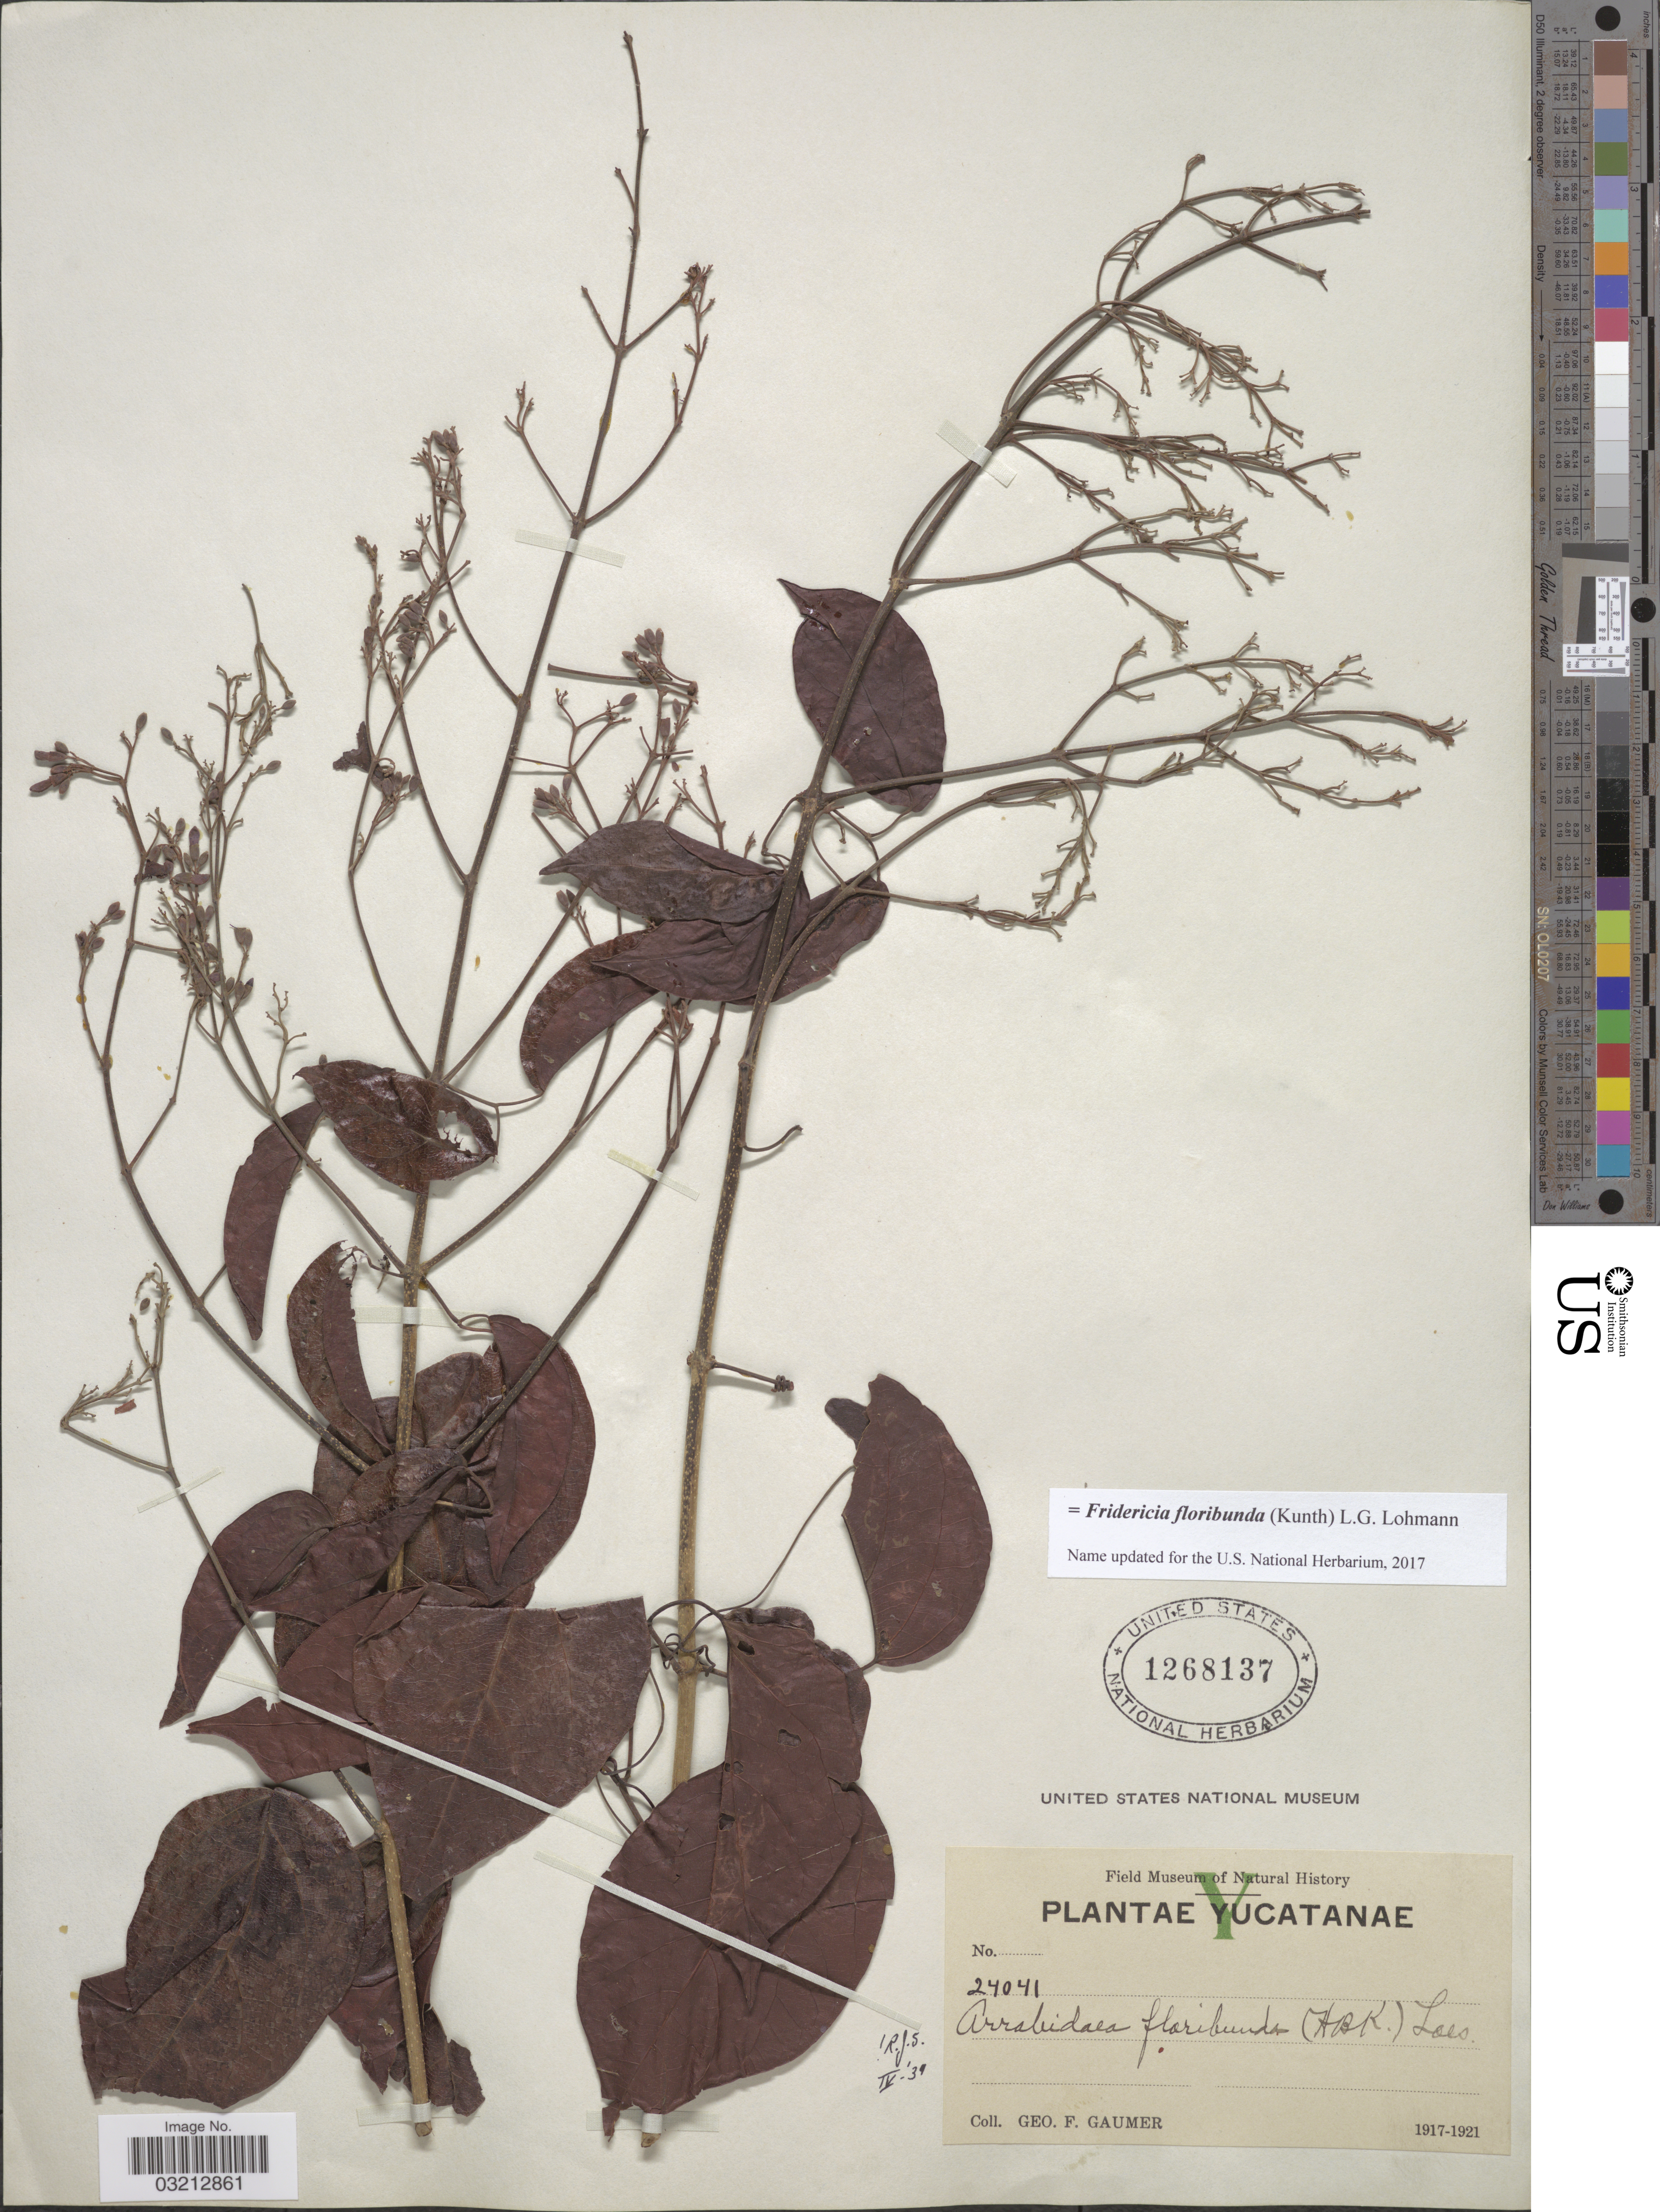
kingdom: Plantae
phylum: Tracheophyta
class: Magnoliopsida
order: Lamiales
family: Bignoniaceae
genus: Fridericia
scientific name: Fridericia floribunda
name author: (Kunth) L.G. Lohmann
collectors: G. F. Gaumer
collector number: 24041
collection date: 1917/1921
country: Mexico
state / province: Yucatán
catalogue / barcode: US 1268137